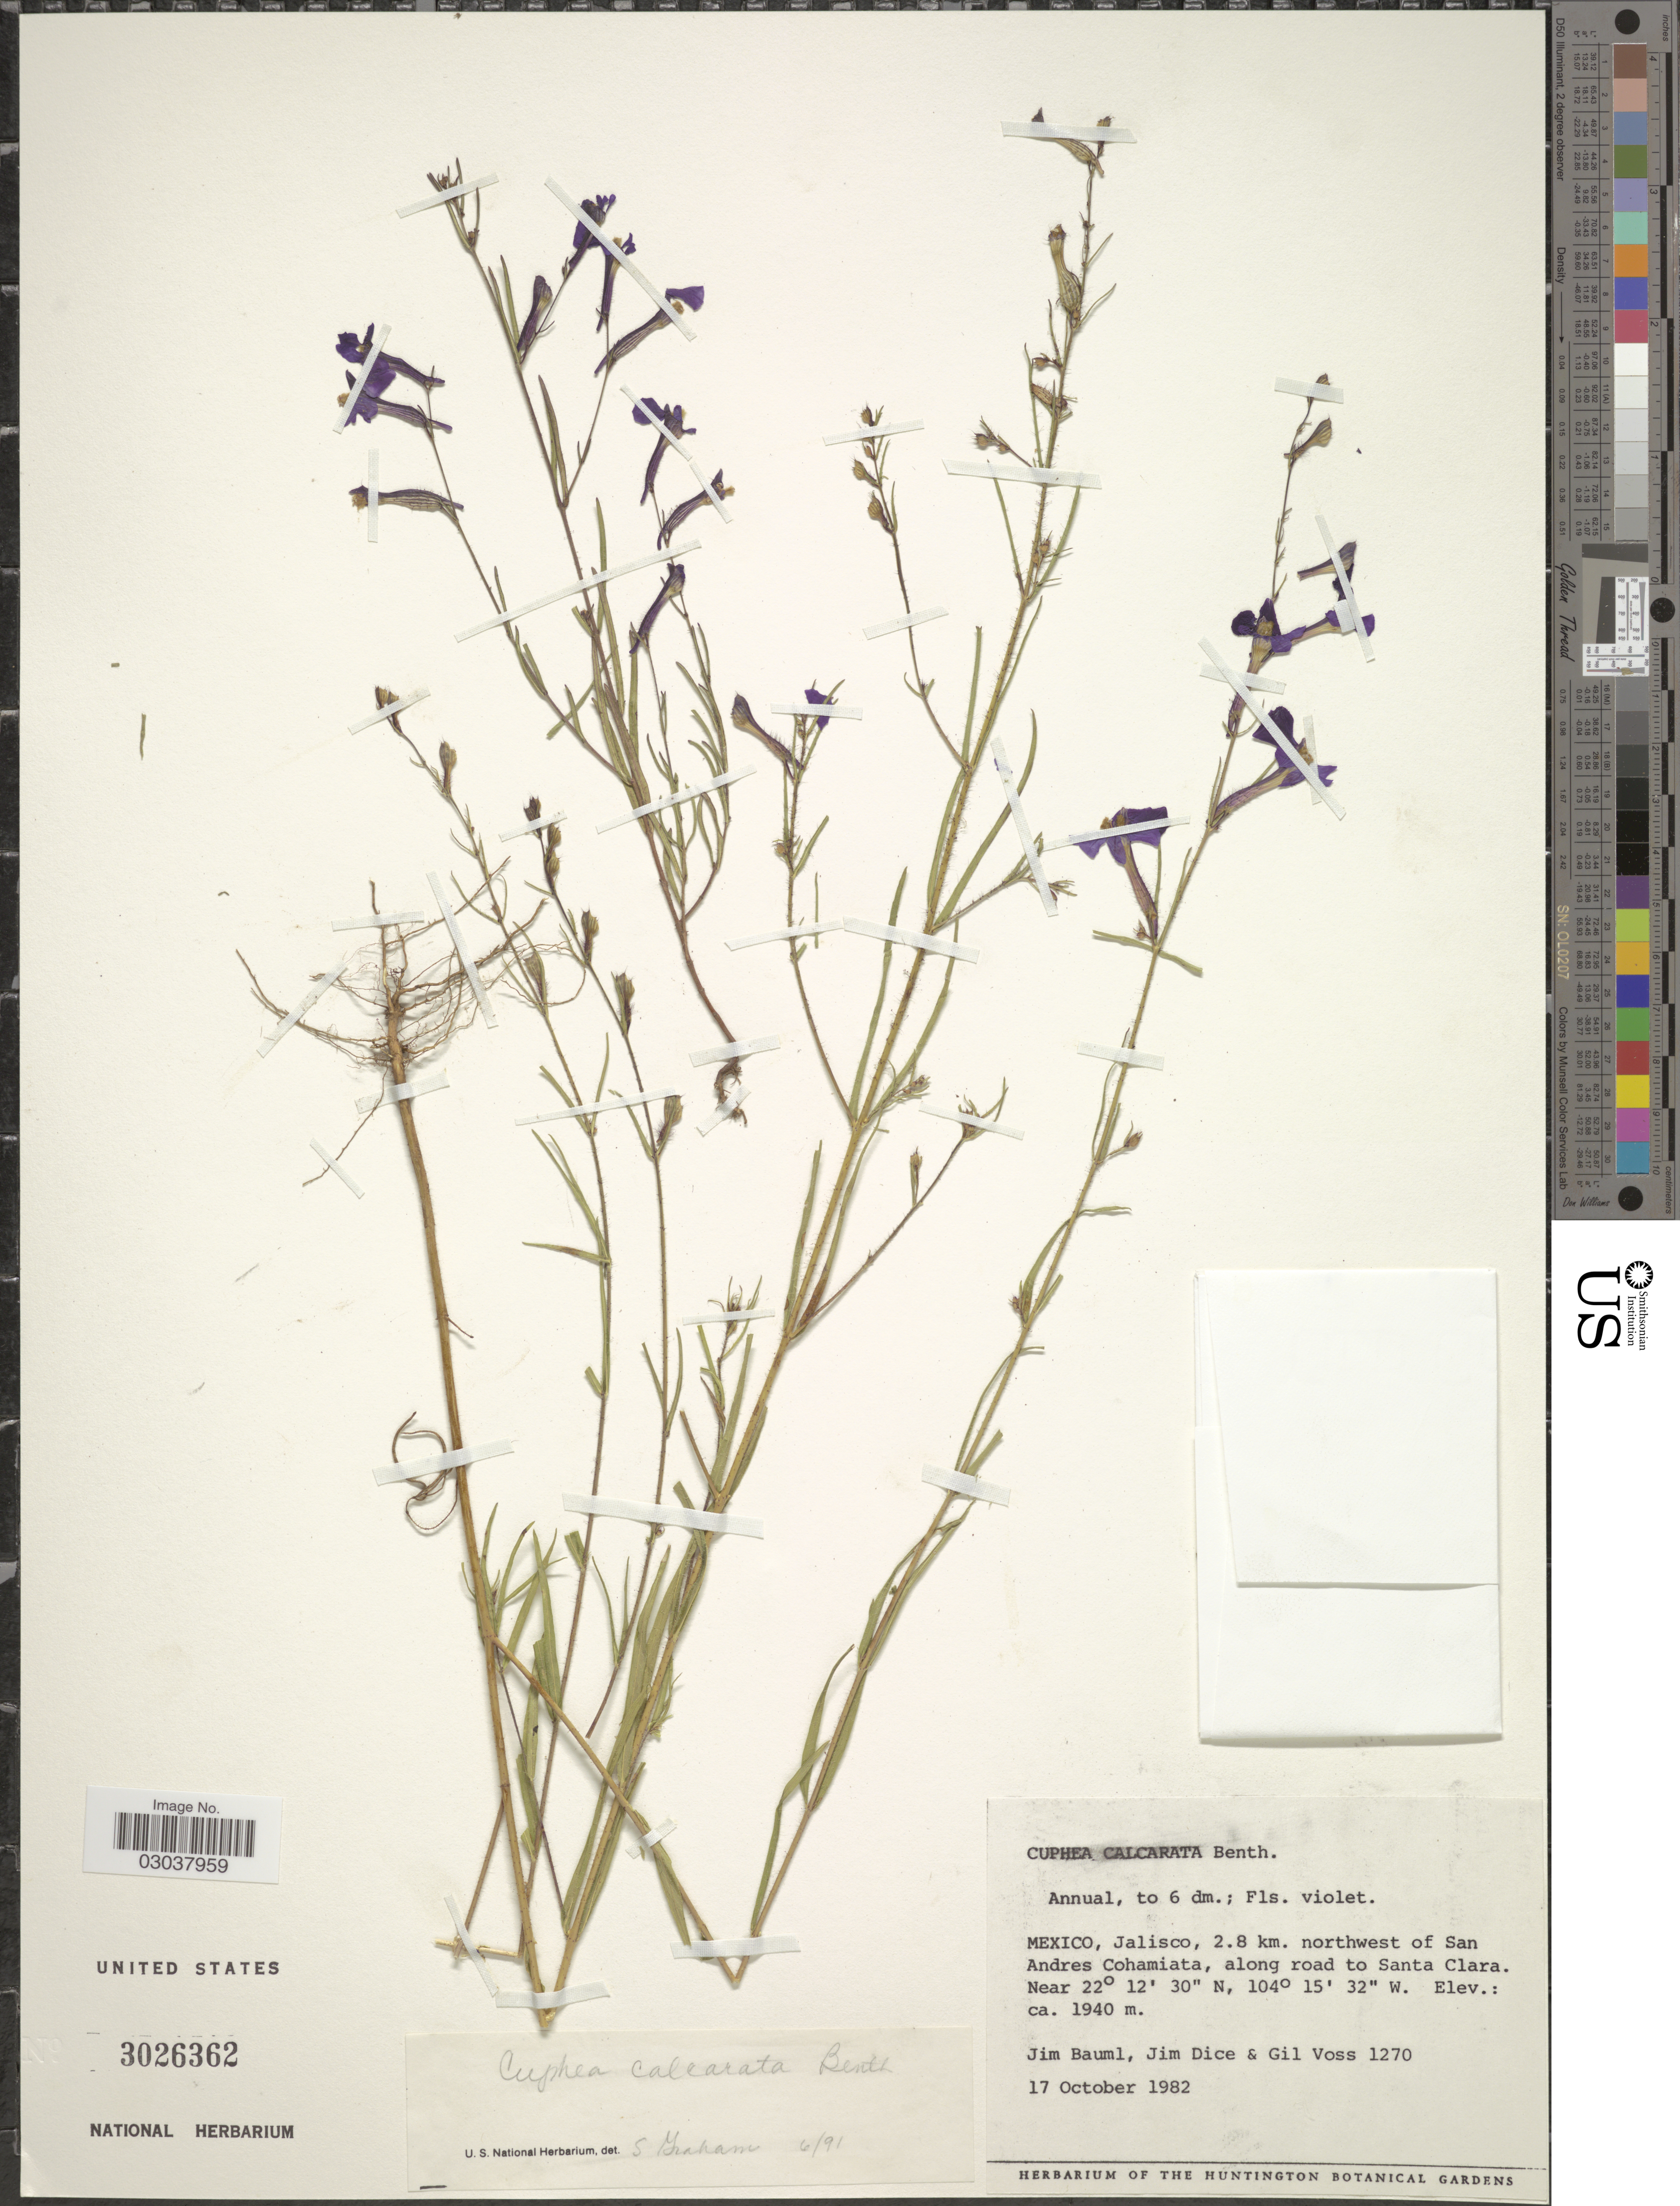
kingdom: Plantae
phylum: Tracheophyta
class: Magnoliopsida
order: Myrtales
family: Lythraceae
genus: Cuphea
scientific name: Cuphea calcarata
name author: Benth.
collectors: J. Bauml, J. Dice & G. Voss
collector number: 1270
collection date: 1982-10-17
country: Mexico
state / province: Jalisco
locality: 2.8 km. northwest of San Andres Cohamiata, along road to Santa Clara.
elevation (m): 1940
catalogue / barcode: US 3026362